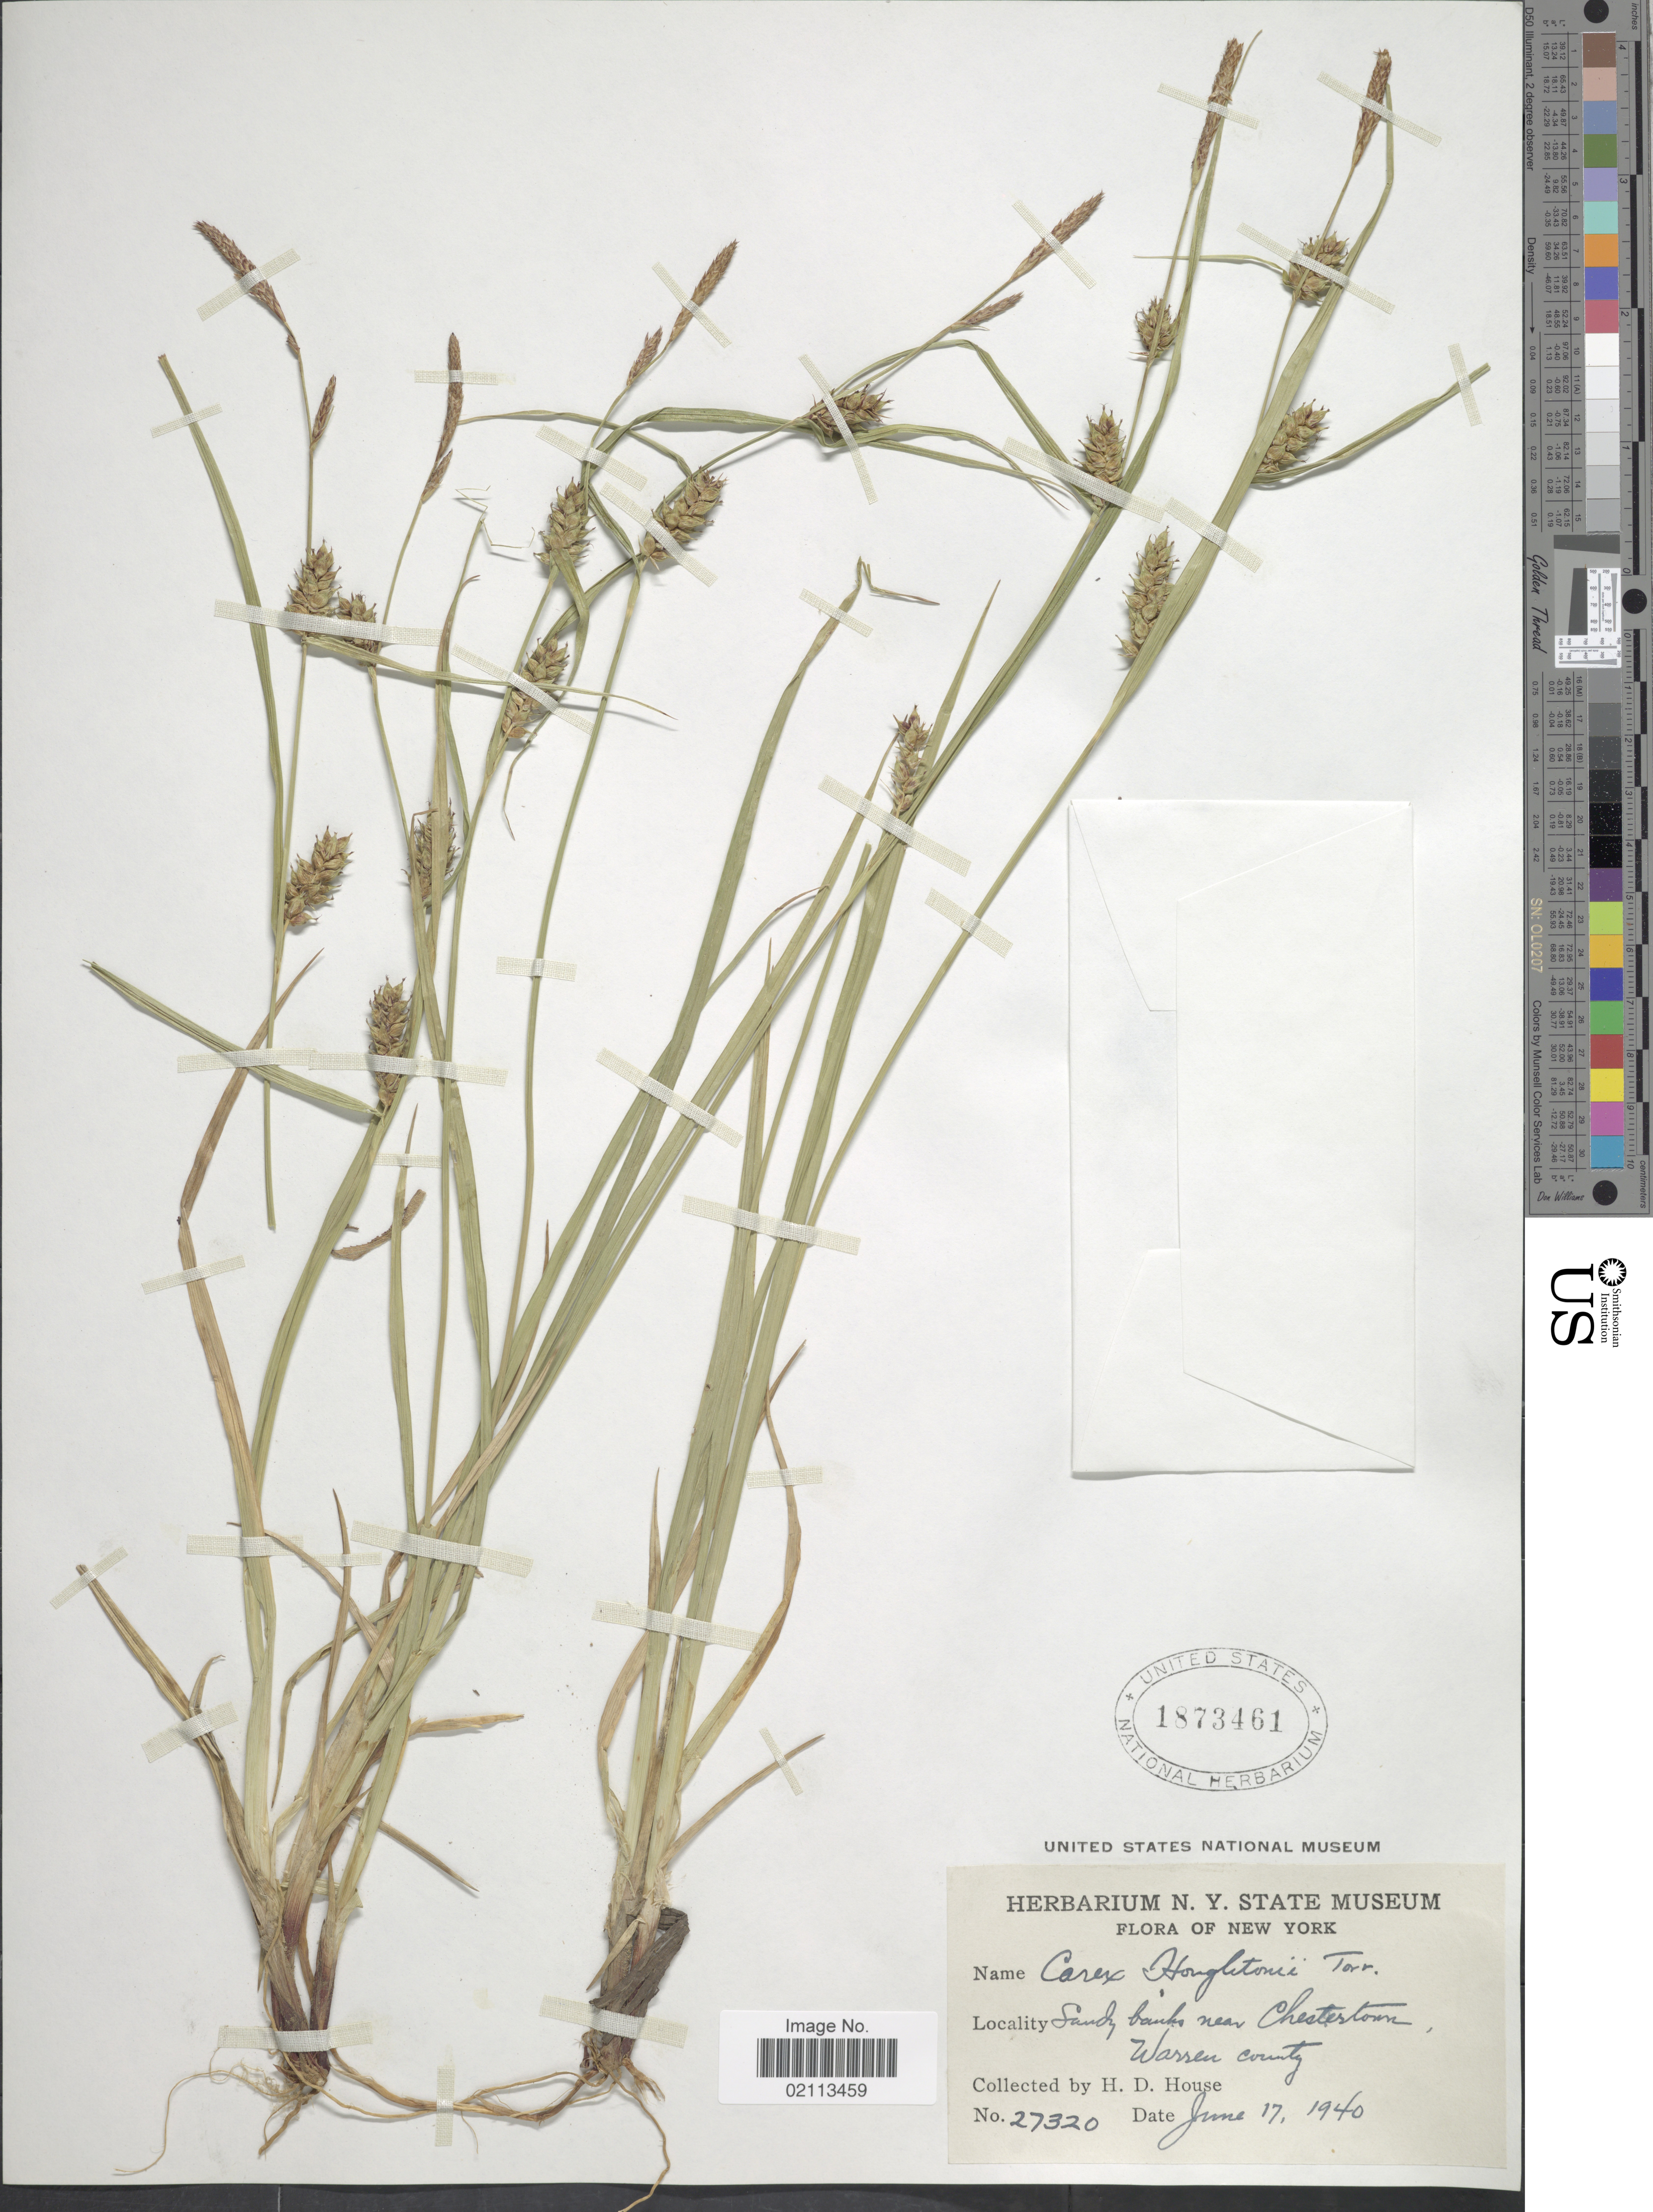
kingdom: Plantae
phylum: Tracheophyta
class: Liliopsida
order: Poales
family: Cyperaceae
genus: Carex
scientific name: Carex houghtoniana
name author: Torr. ex Dewey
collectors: H. D. House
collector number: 27320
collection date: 1940-06-17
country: United States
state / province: New York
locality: Sandy banks near Chestertown, Warren county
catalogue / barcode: US 1873461